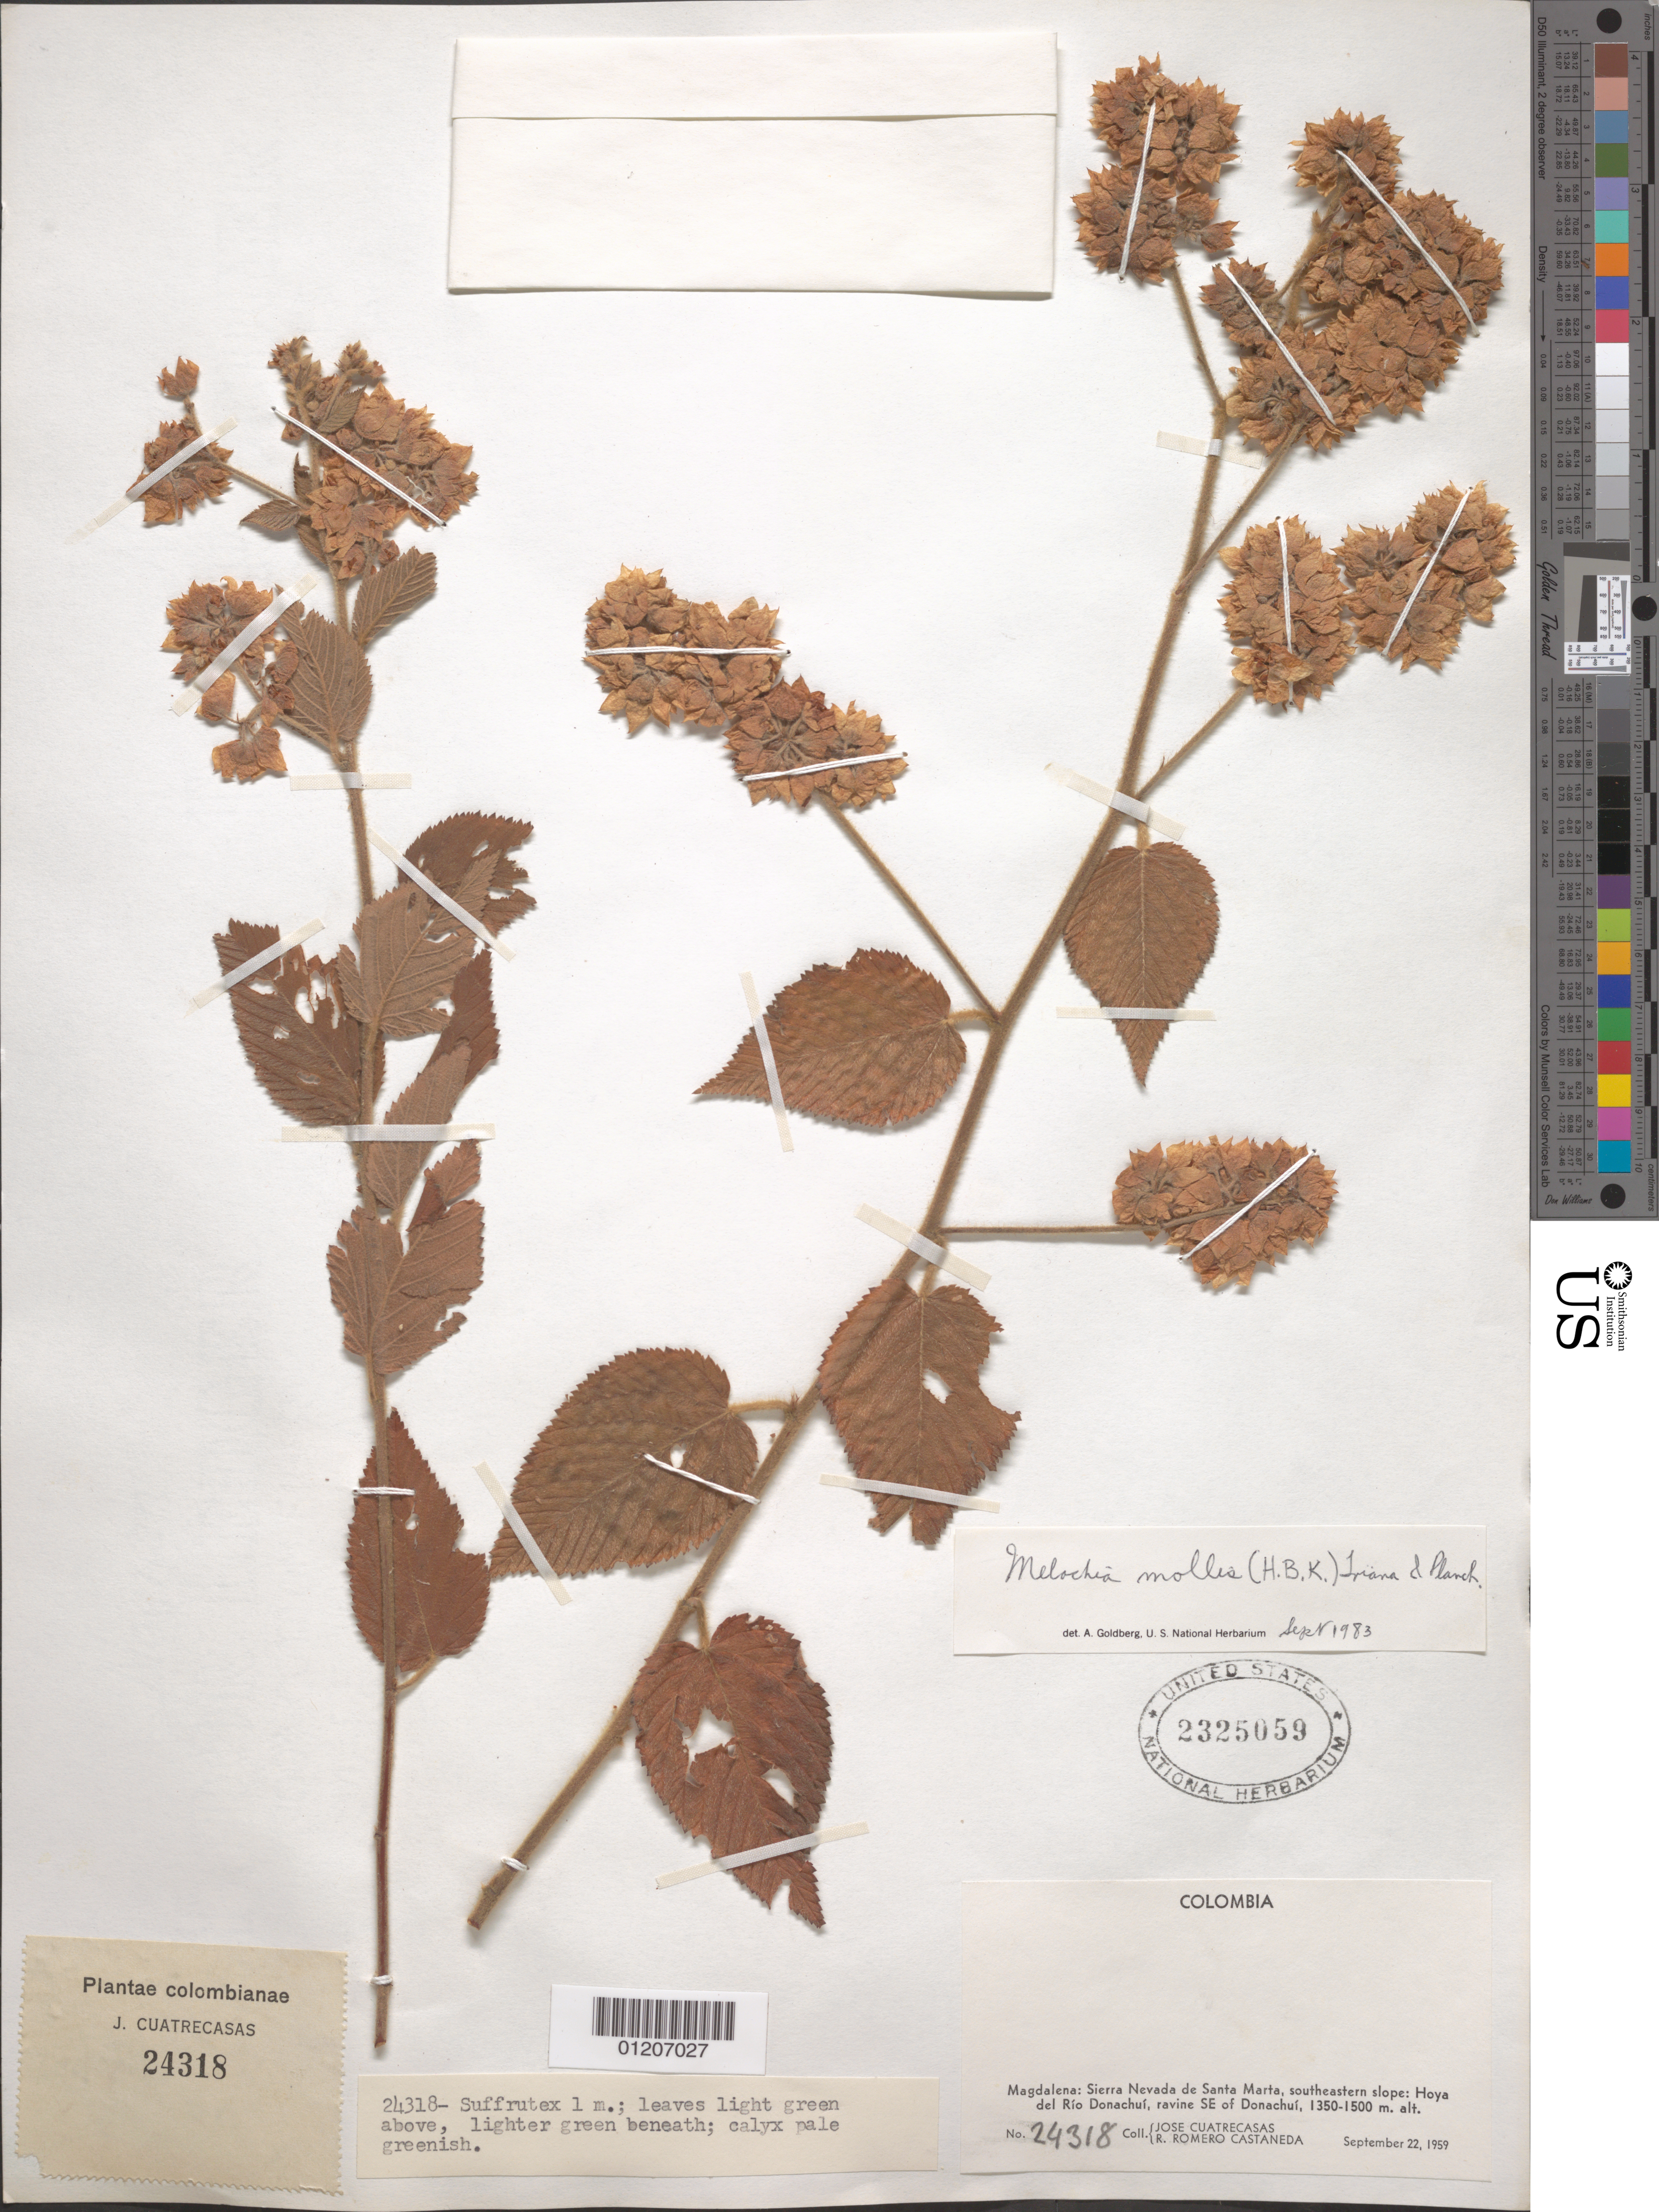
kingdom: Plantae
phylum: Tracheophyta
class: Magnoliopsida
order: Malvales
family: Malvaceae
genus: Melochia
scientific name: Melochia mollis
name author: (Kunth) Triana & Planch.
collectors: J. Cuatrecasas & R. Romero Castañeda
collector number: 24318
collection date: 1959-09-22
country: Colombia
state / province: Magdalena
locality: Sierra Nevada de Santa Marta, southeastern slope: Hoya del Río Donachuí, ravine SE of Donachuí.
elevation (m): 1350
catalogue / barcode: US 2325059